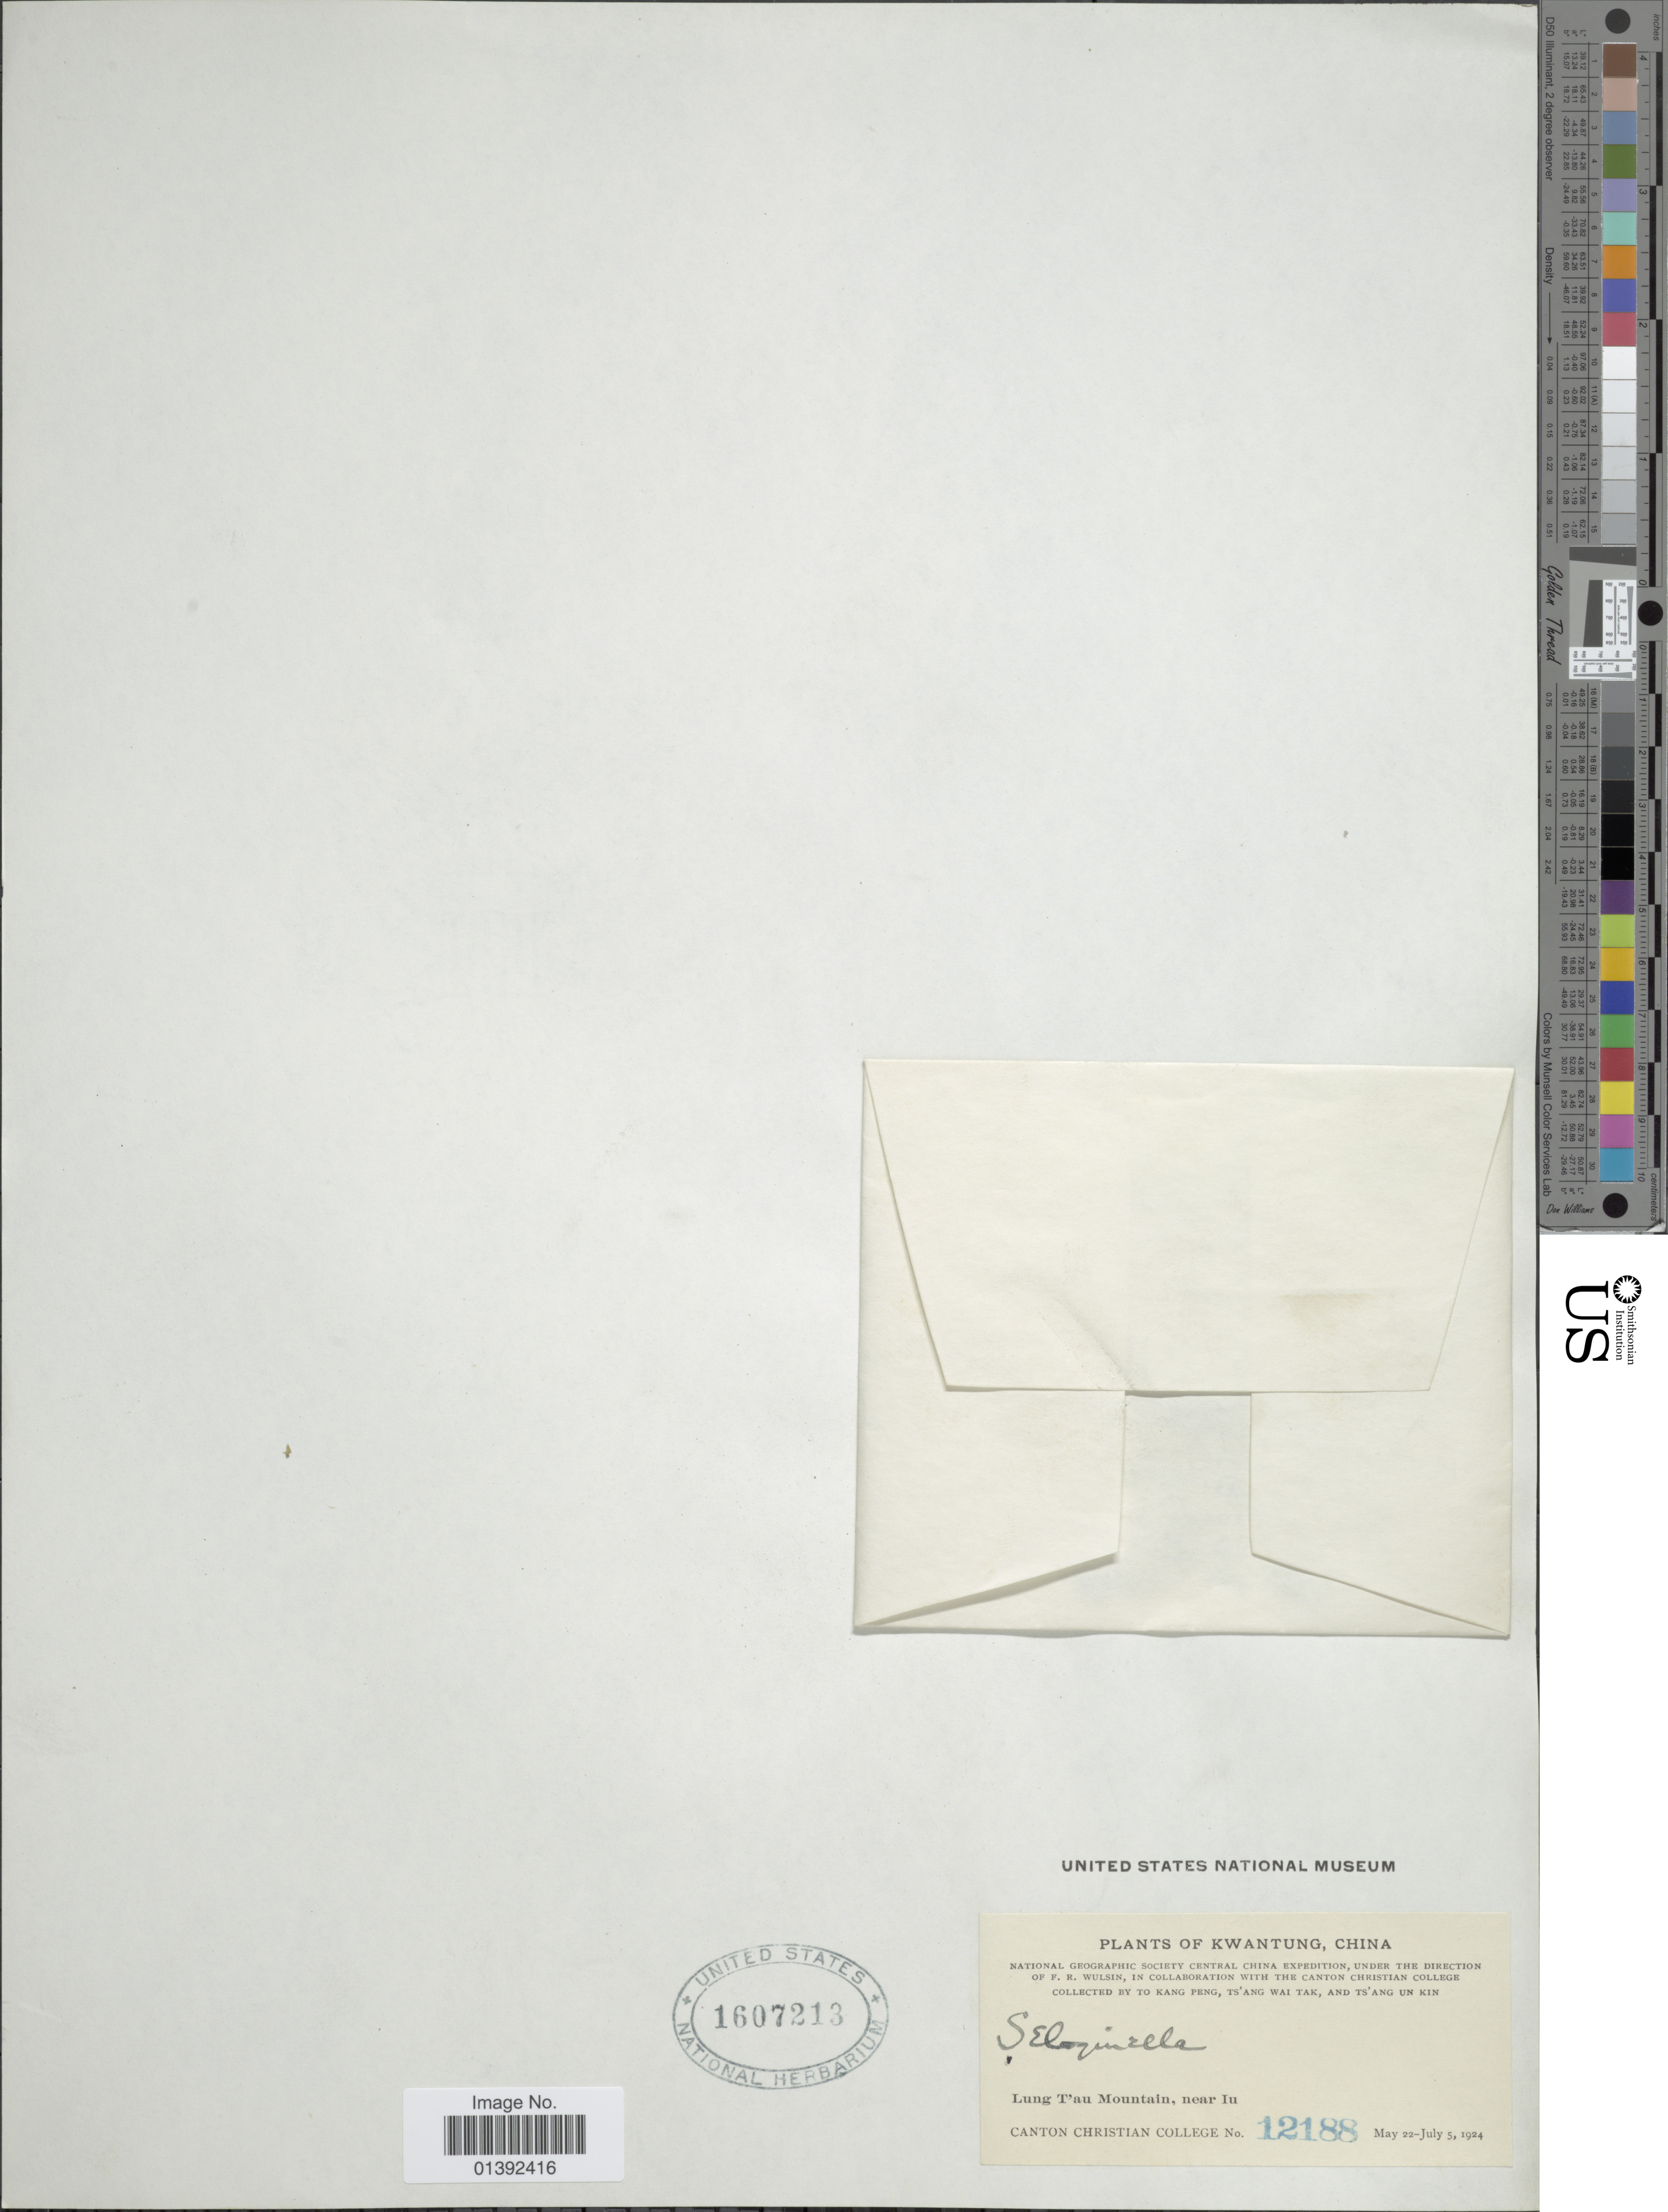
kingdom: Plantae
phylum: Tracheophyta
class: Lycopodiopsida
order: Selaginellales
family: Selaginellaceae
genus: Selaginella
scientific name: Selaginella sp.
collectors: Canton Christian College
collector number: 12188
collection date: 1924-05-22/1924-07-05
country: China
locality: Kwangtung, Lung T'au mountain, near Iu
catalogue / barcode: US 1607213